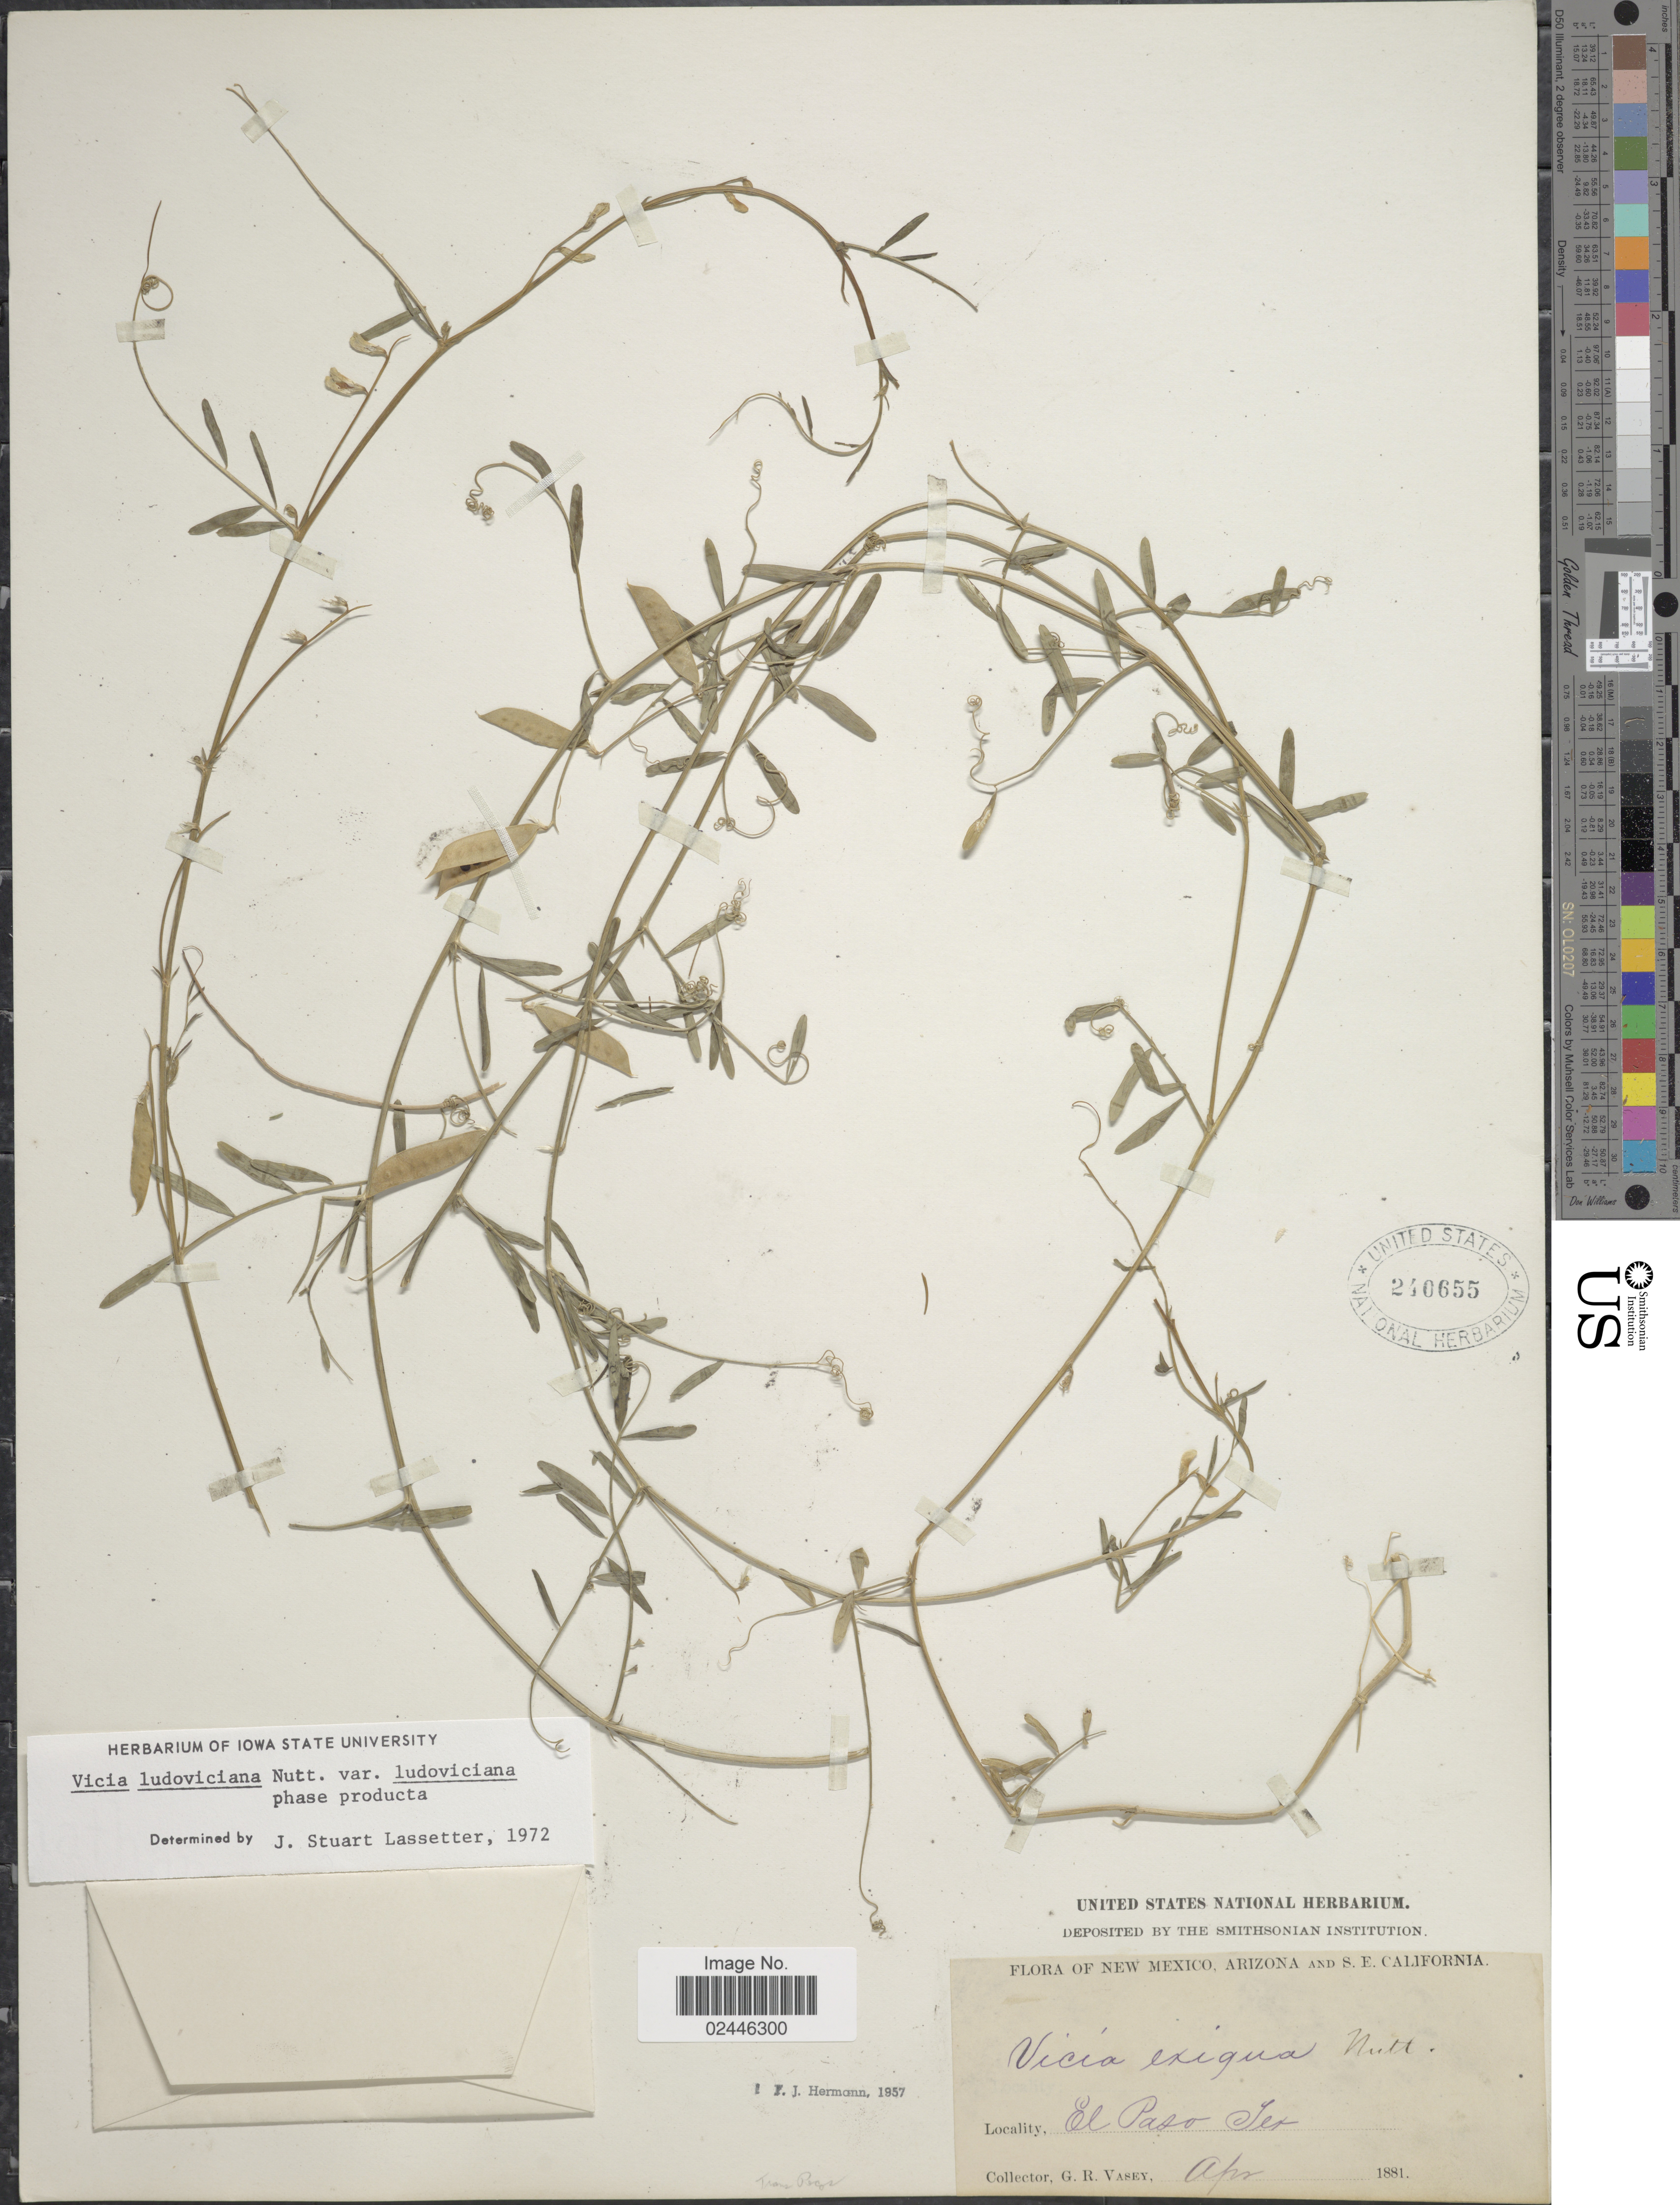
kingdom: Plantae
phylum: Tracheophyta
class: Magnoliopsida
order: Fabales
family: Fabaceae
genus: Vicia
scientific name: Vicia ludoviciana var. ludoviciana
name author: Nutt. ex Torr. & A. Gray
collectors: G. R. Vasey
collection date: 1881-04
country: United States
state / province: Texas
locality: El Paso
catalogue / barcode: US 240655